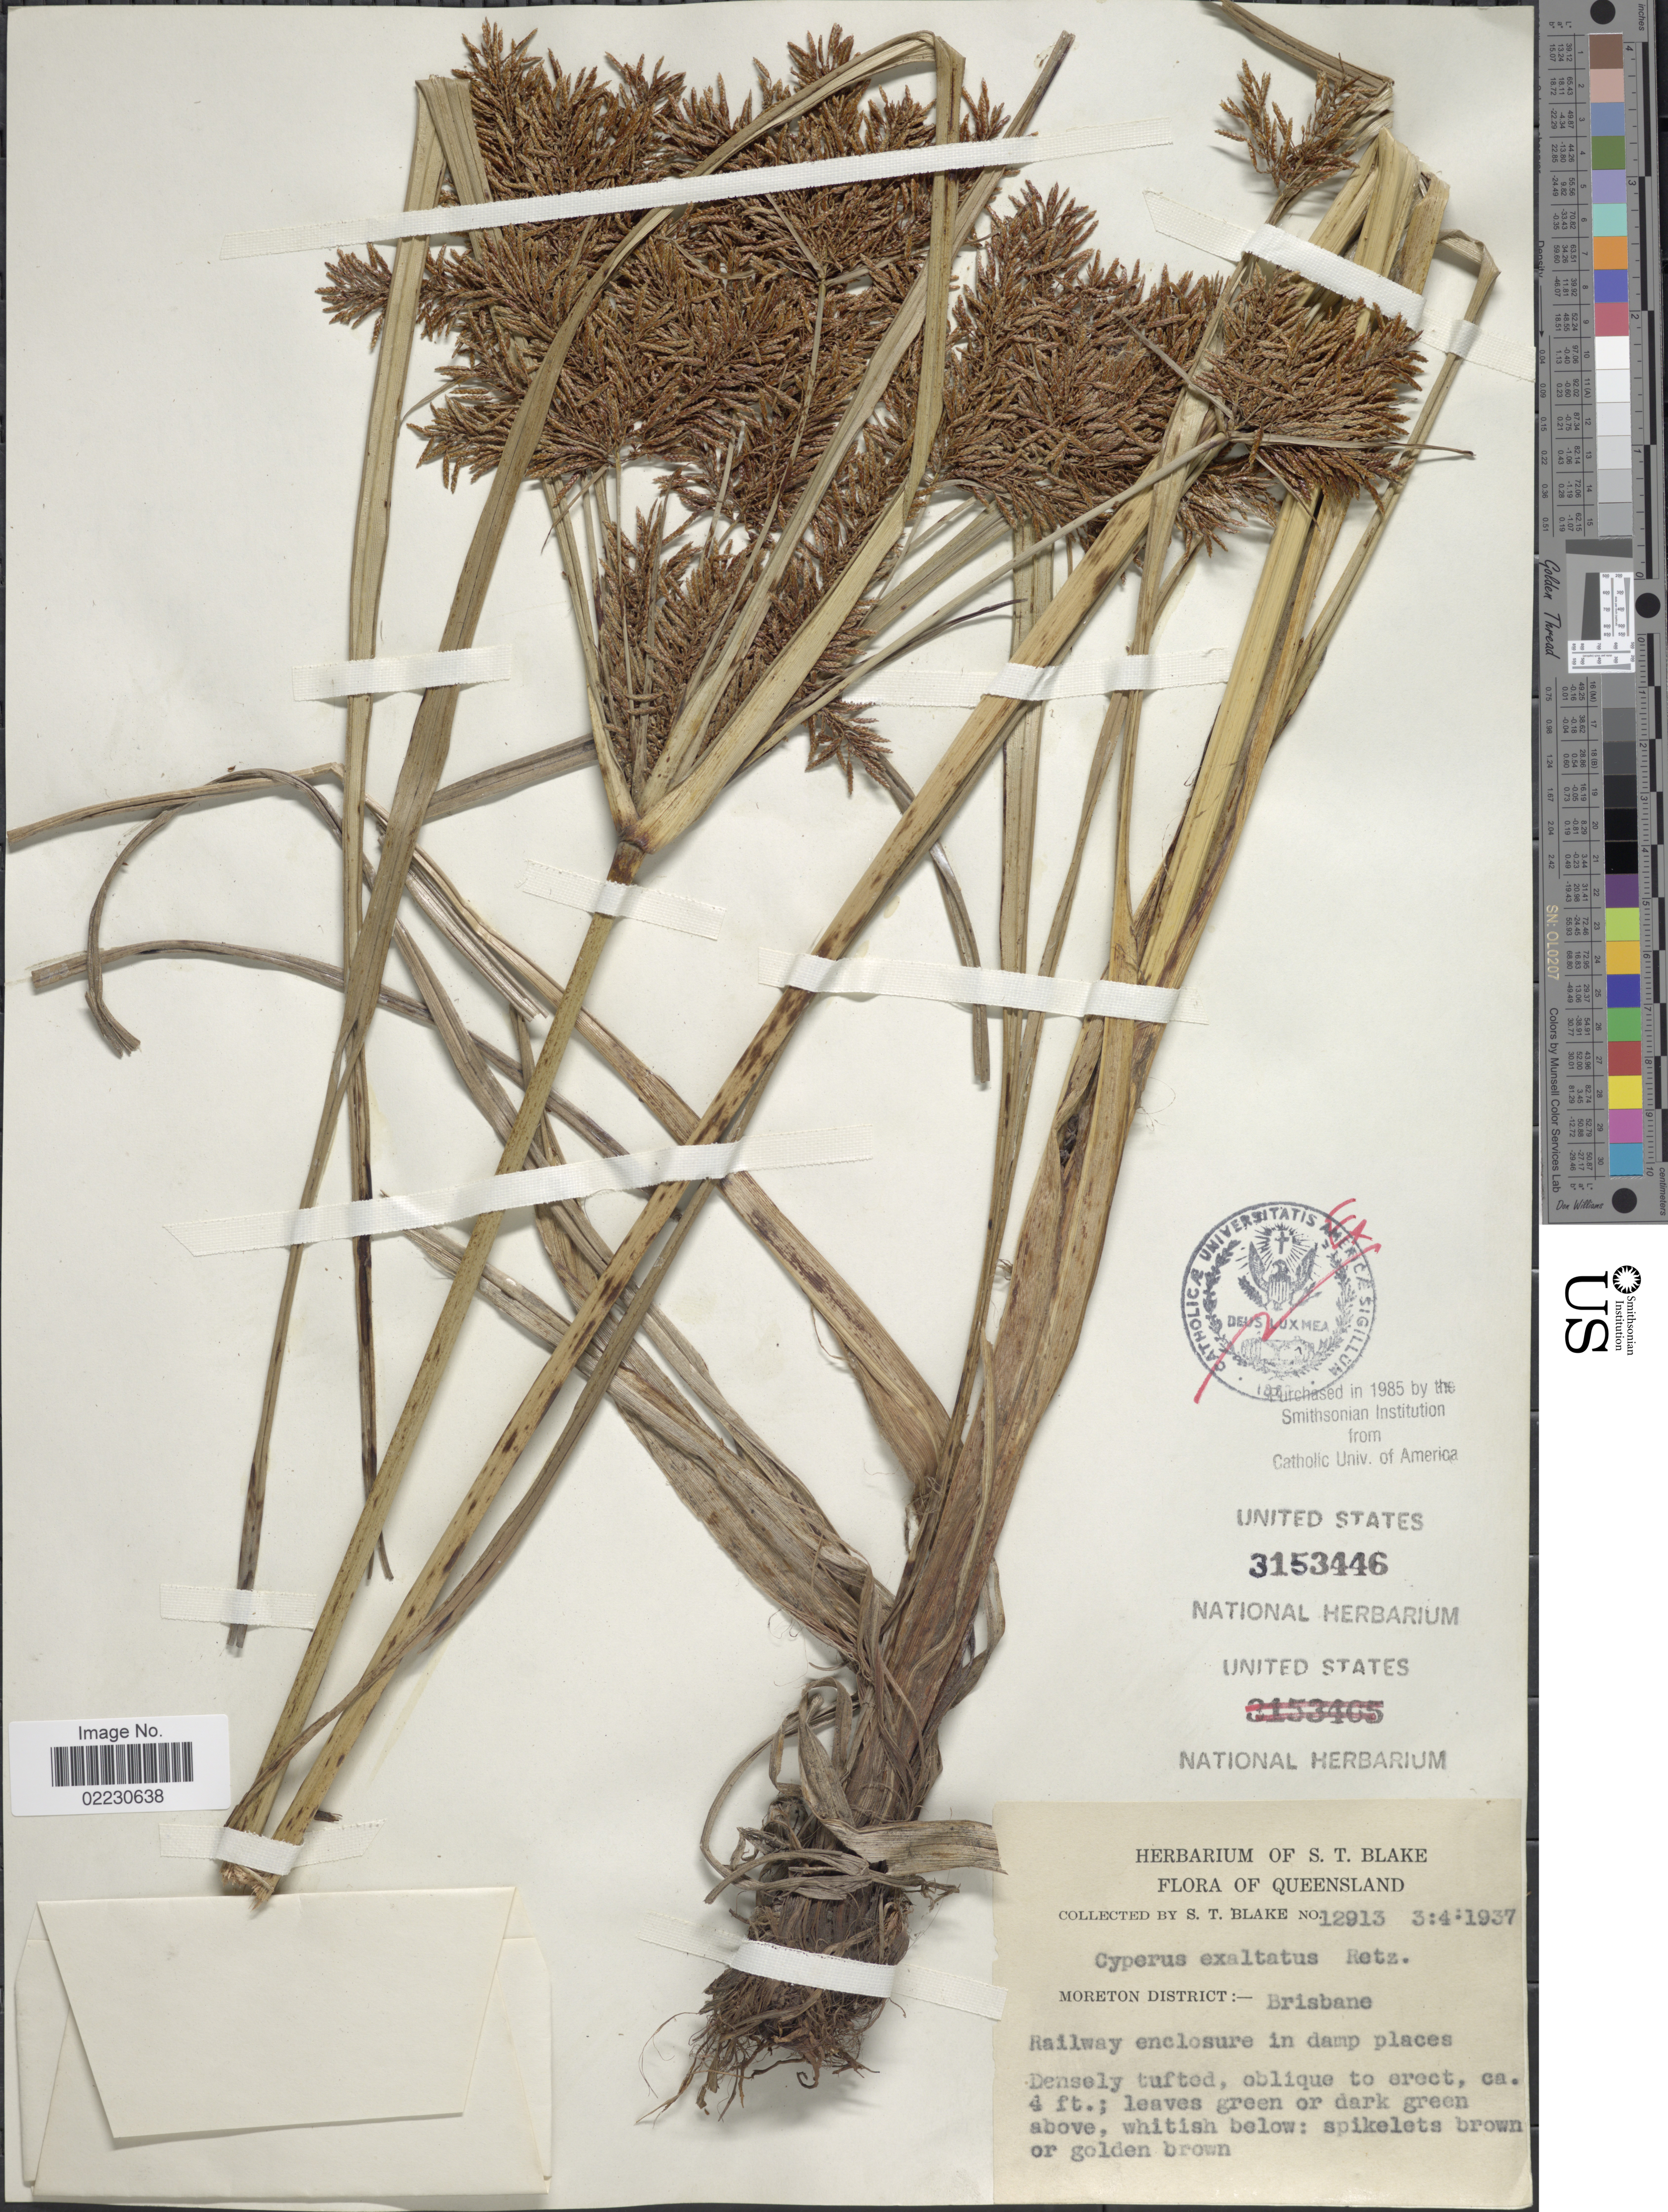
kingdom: Plantae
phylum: Tracheophyta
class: Liliopsida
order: Poales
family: Cyperaceae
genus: Cyperus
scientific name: Cyperus exaltatus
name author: Retz.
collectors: S. T. Blake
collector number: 12913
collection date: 1937-04-03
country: Australia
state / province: Queensland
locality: Moreton District:- Brisbane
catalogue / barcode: US 3153446